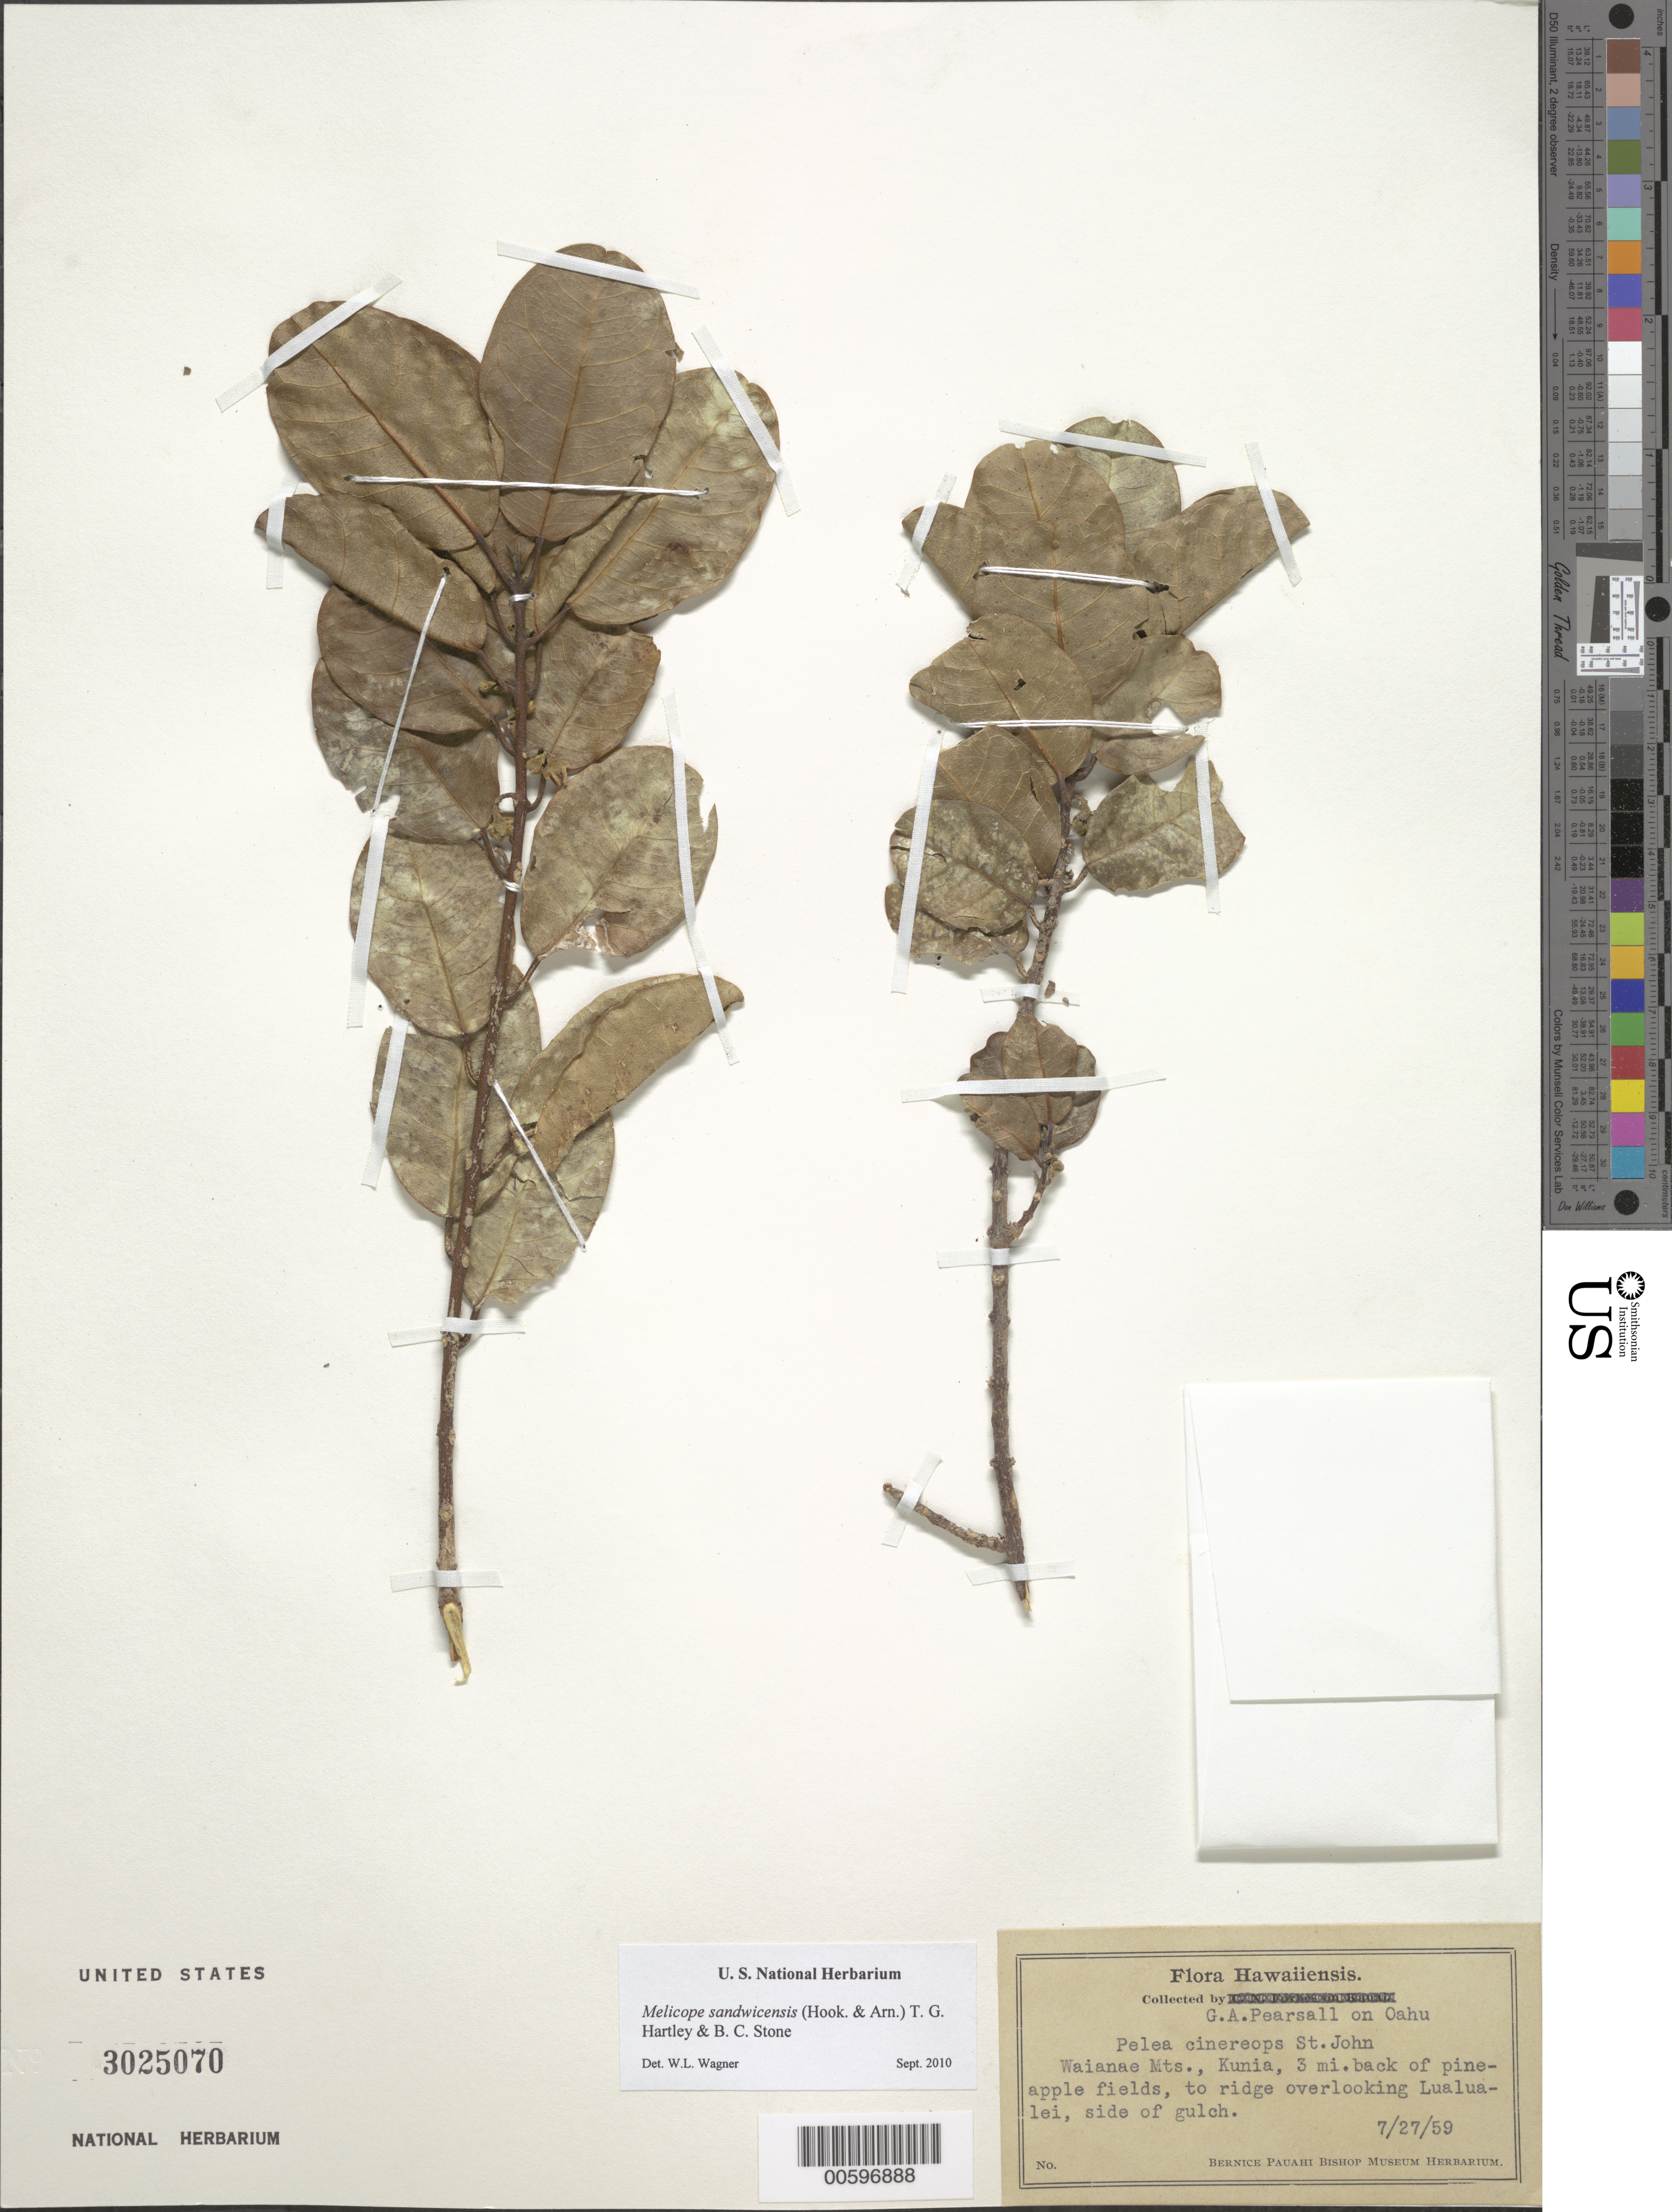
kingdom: Plantae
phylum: Tracheophyta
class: Magnoliopsida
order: Sapindales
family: Rutaceae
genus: Melicope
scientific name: Melicope sandwicensis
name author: (Hook. & Arn.) T.G. Hartley & B.C. Stone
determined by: Wagner, W. L., (BOT), Smithsonian Institution - National Museum of Natural History (UNITED STATES)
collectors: G. Pearsall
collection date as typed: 27 Jul 1959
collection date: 1959-07-27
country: United States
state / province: Hawaii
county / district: Honolulu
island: Oahu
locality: Waianae Mts., Kunia, 3 mi back of pineapple fields, to ridge overlooking Lualualei, side of gulch.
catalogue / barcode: US 3025070